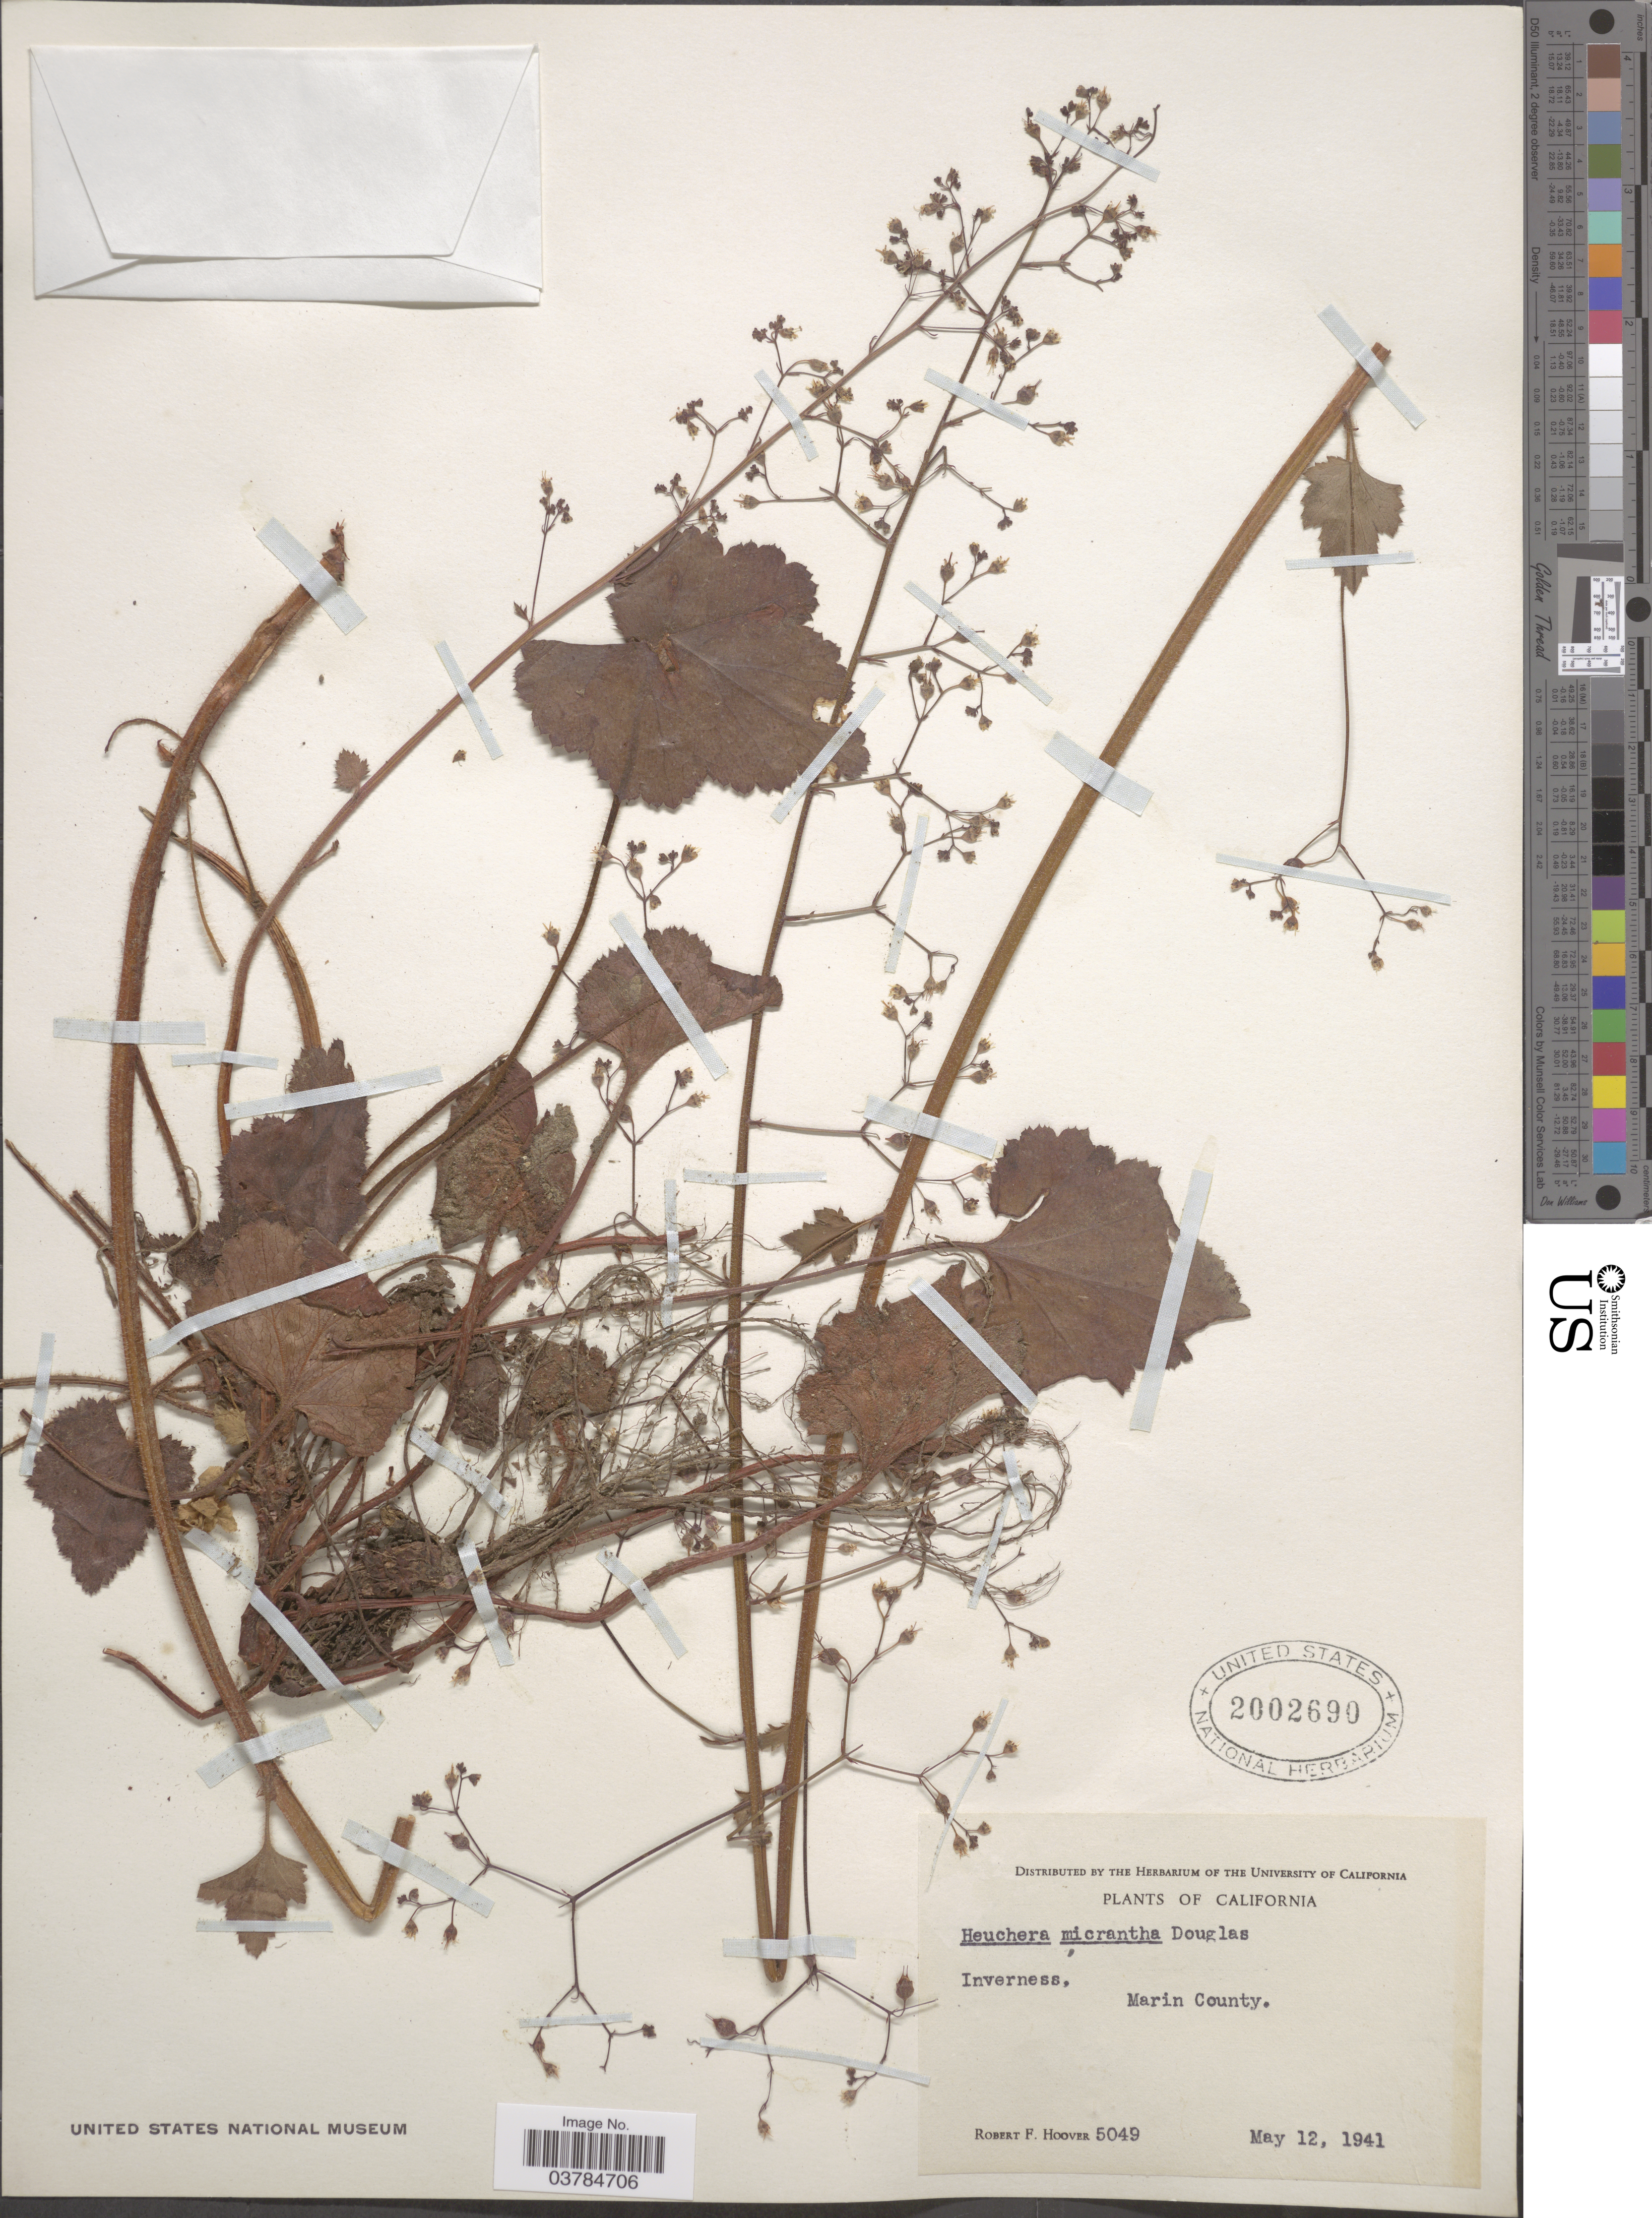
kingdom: Plantae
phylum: Tracheophyta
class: Magnoliopsida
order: Saxifragales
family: Saxifragaceae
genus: Heuchera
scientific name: Heuchera micrantha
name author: Douglas ex Lindl.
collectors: R. F. Hoover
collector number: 5049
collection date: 1941-05-12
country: United States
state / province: California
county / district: Marin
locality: Inverness. Marin County.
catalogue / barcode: US 2002690